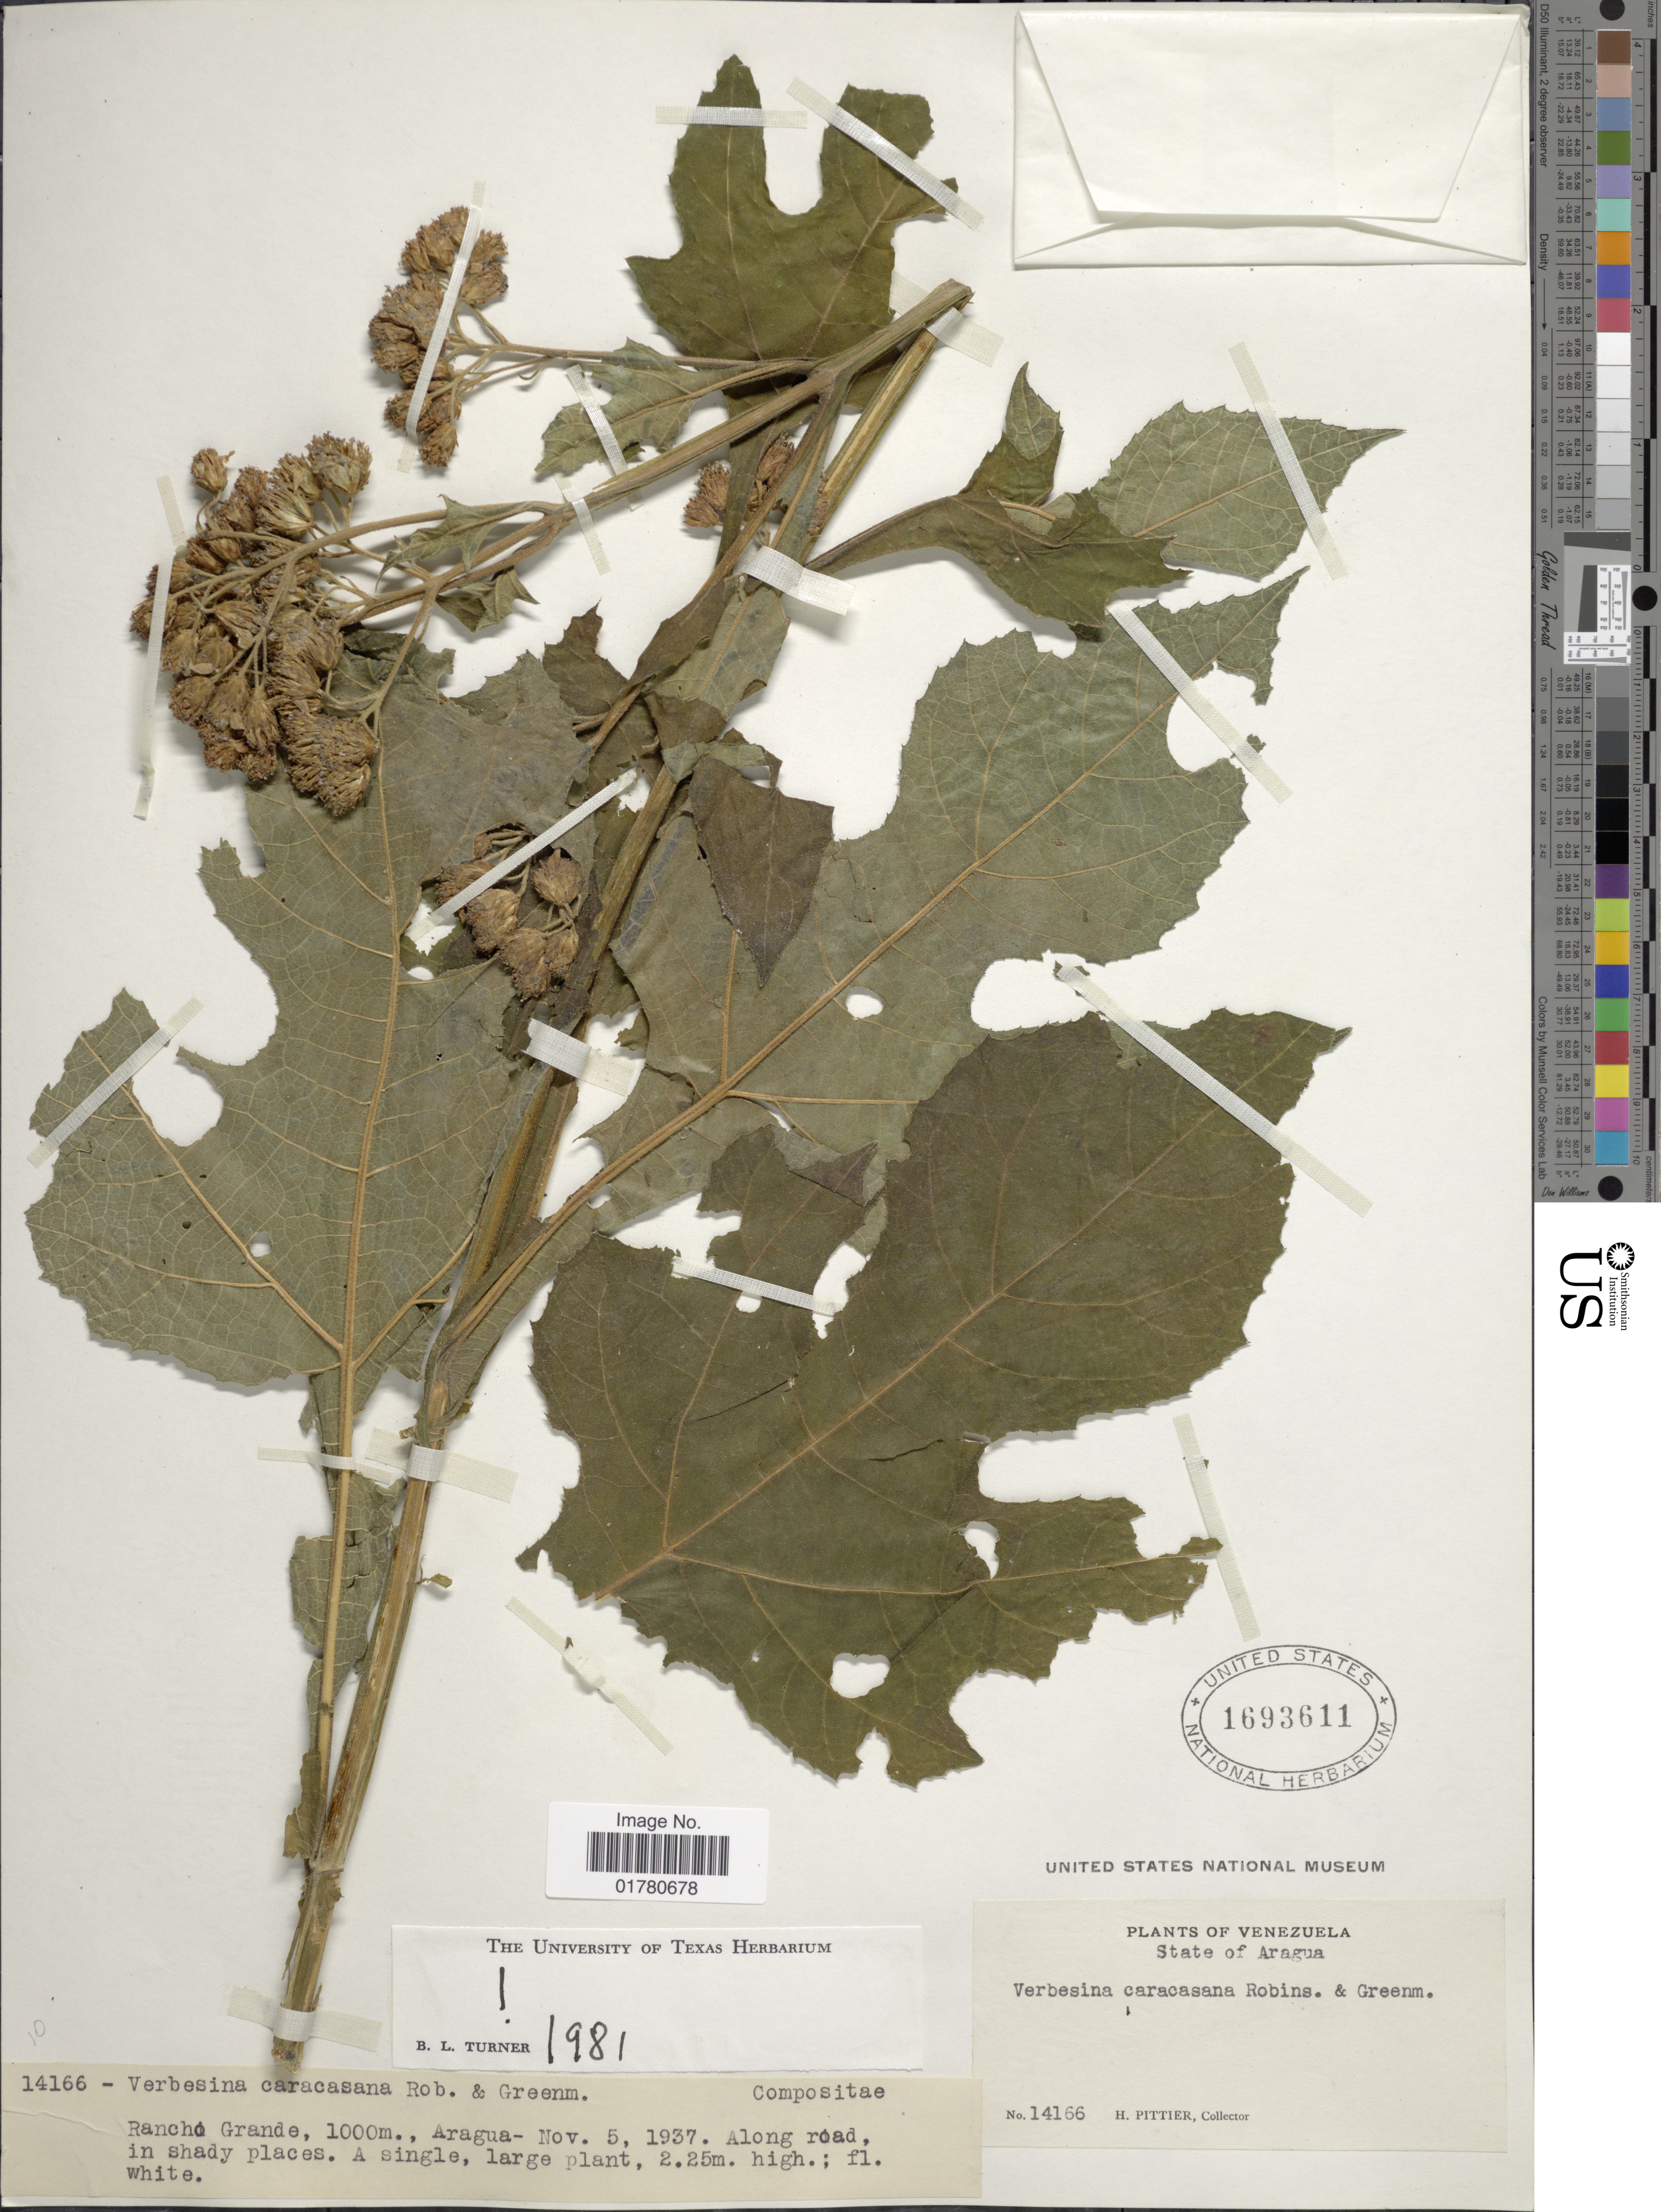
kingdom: Plantae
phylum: Tracheophyta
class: Magnoliopsida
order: Asterales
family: Asteraceae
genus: Verbesina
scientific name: Verbesina caracasana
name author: B.L. Rob. & Greenm.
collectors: H. F. Pittier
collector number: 14166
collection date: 1937-11-05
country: Venezuela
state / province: Aragua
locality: Rancho Grande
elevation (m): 1000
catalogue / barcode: US 1693611